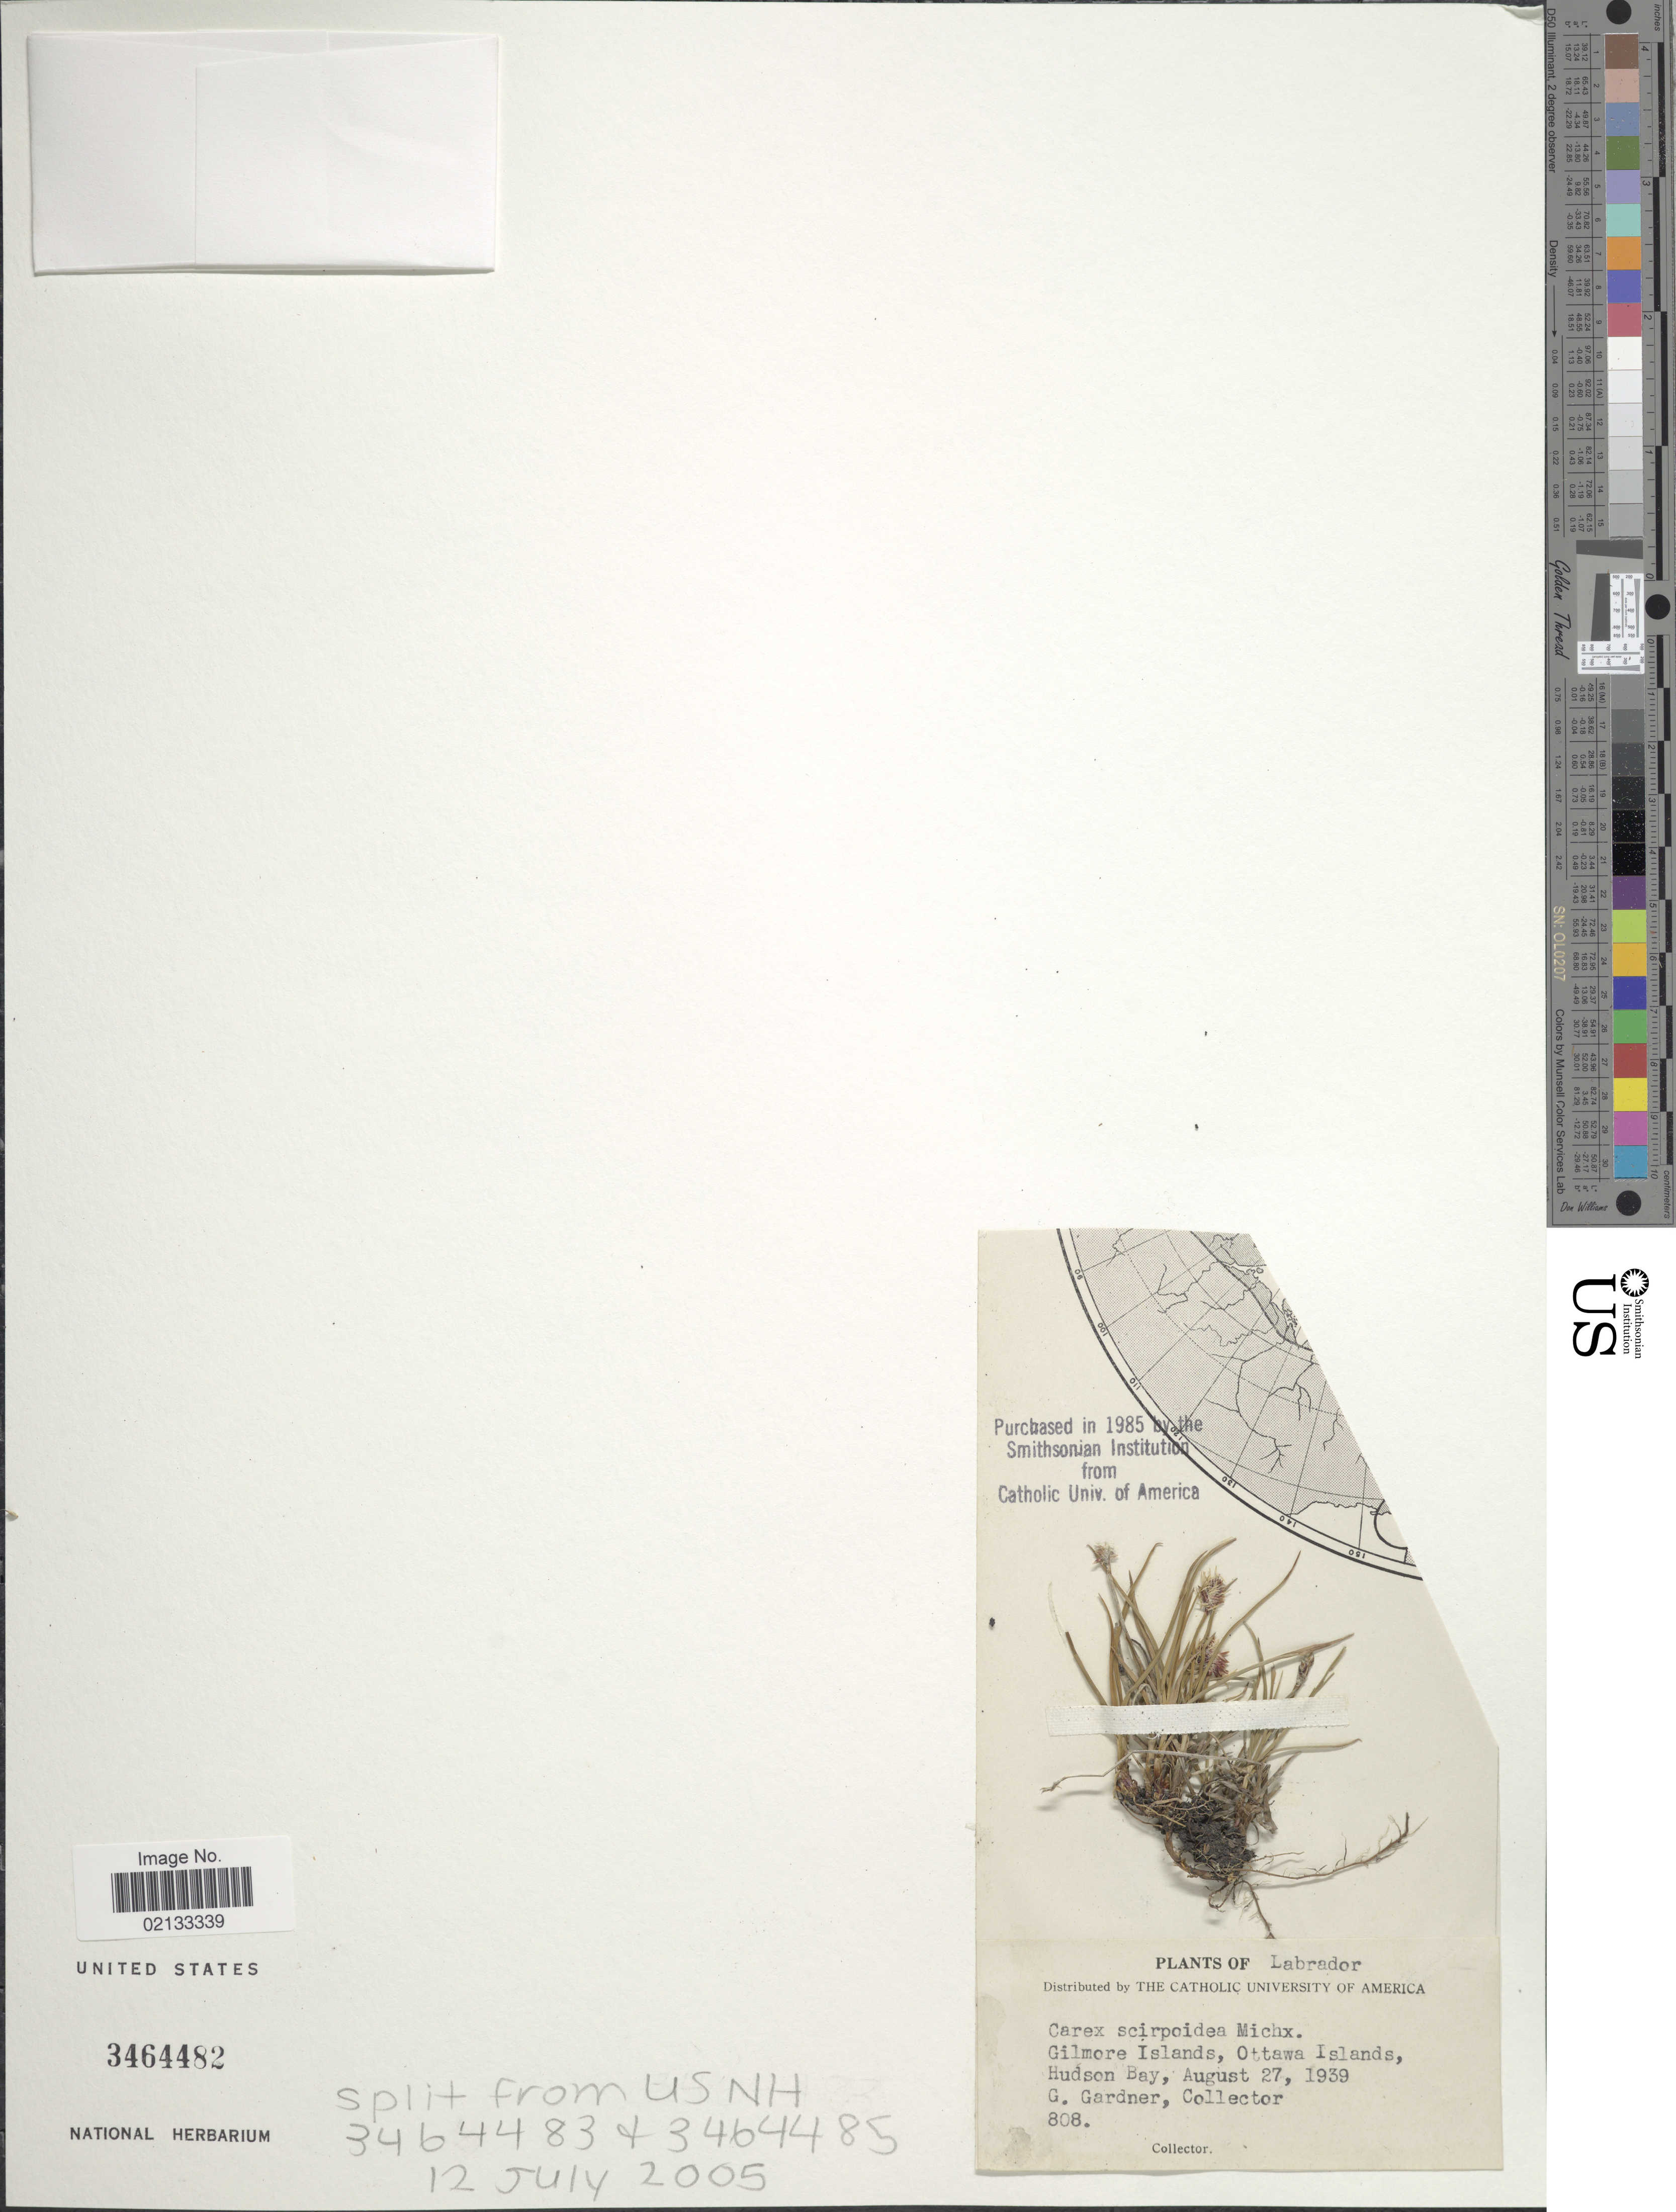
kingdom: Plantae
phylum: Tracheophyta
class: Liliopsida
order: Poales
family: Cyperaceae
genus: Carex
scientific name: Carex scirpoidea subsp. scirpoidea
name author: Michx.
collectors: G. Gardner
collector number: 808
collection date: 1939-08-27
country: Canada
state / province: Newfoundland and Labrador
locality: Labrador, Gilmore Islands, Ottawa Islands, Hudson Bay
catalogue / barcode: US 3464482